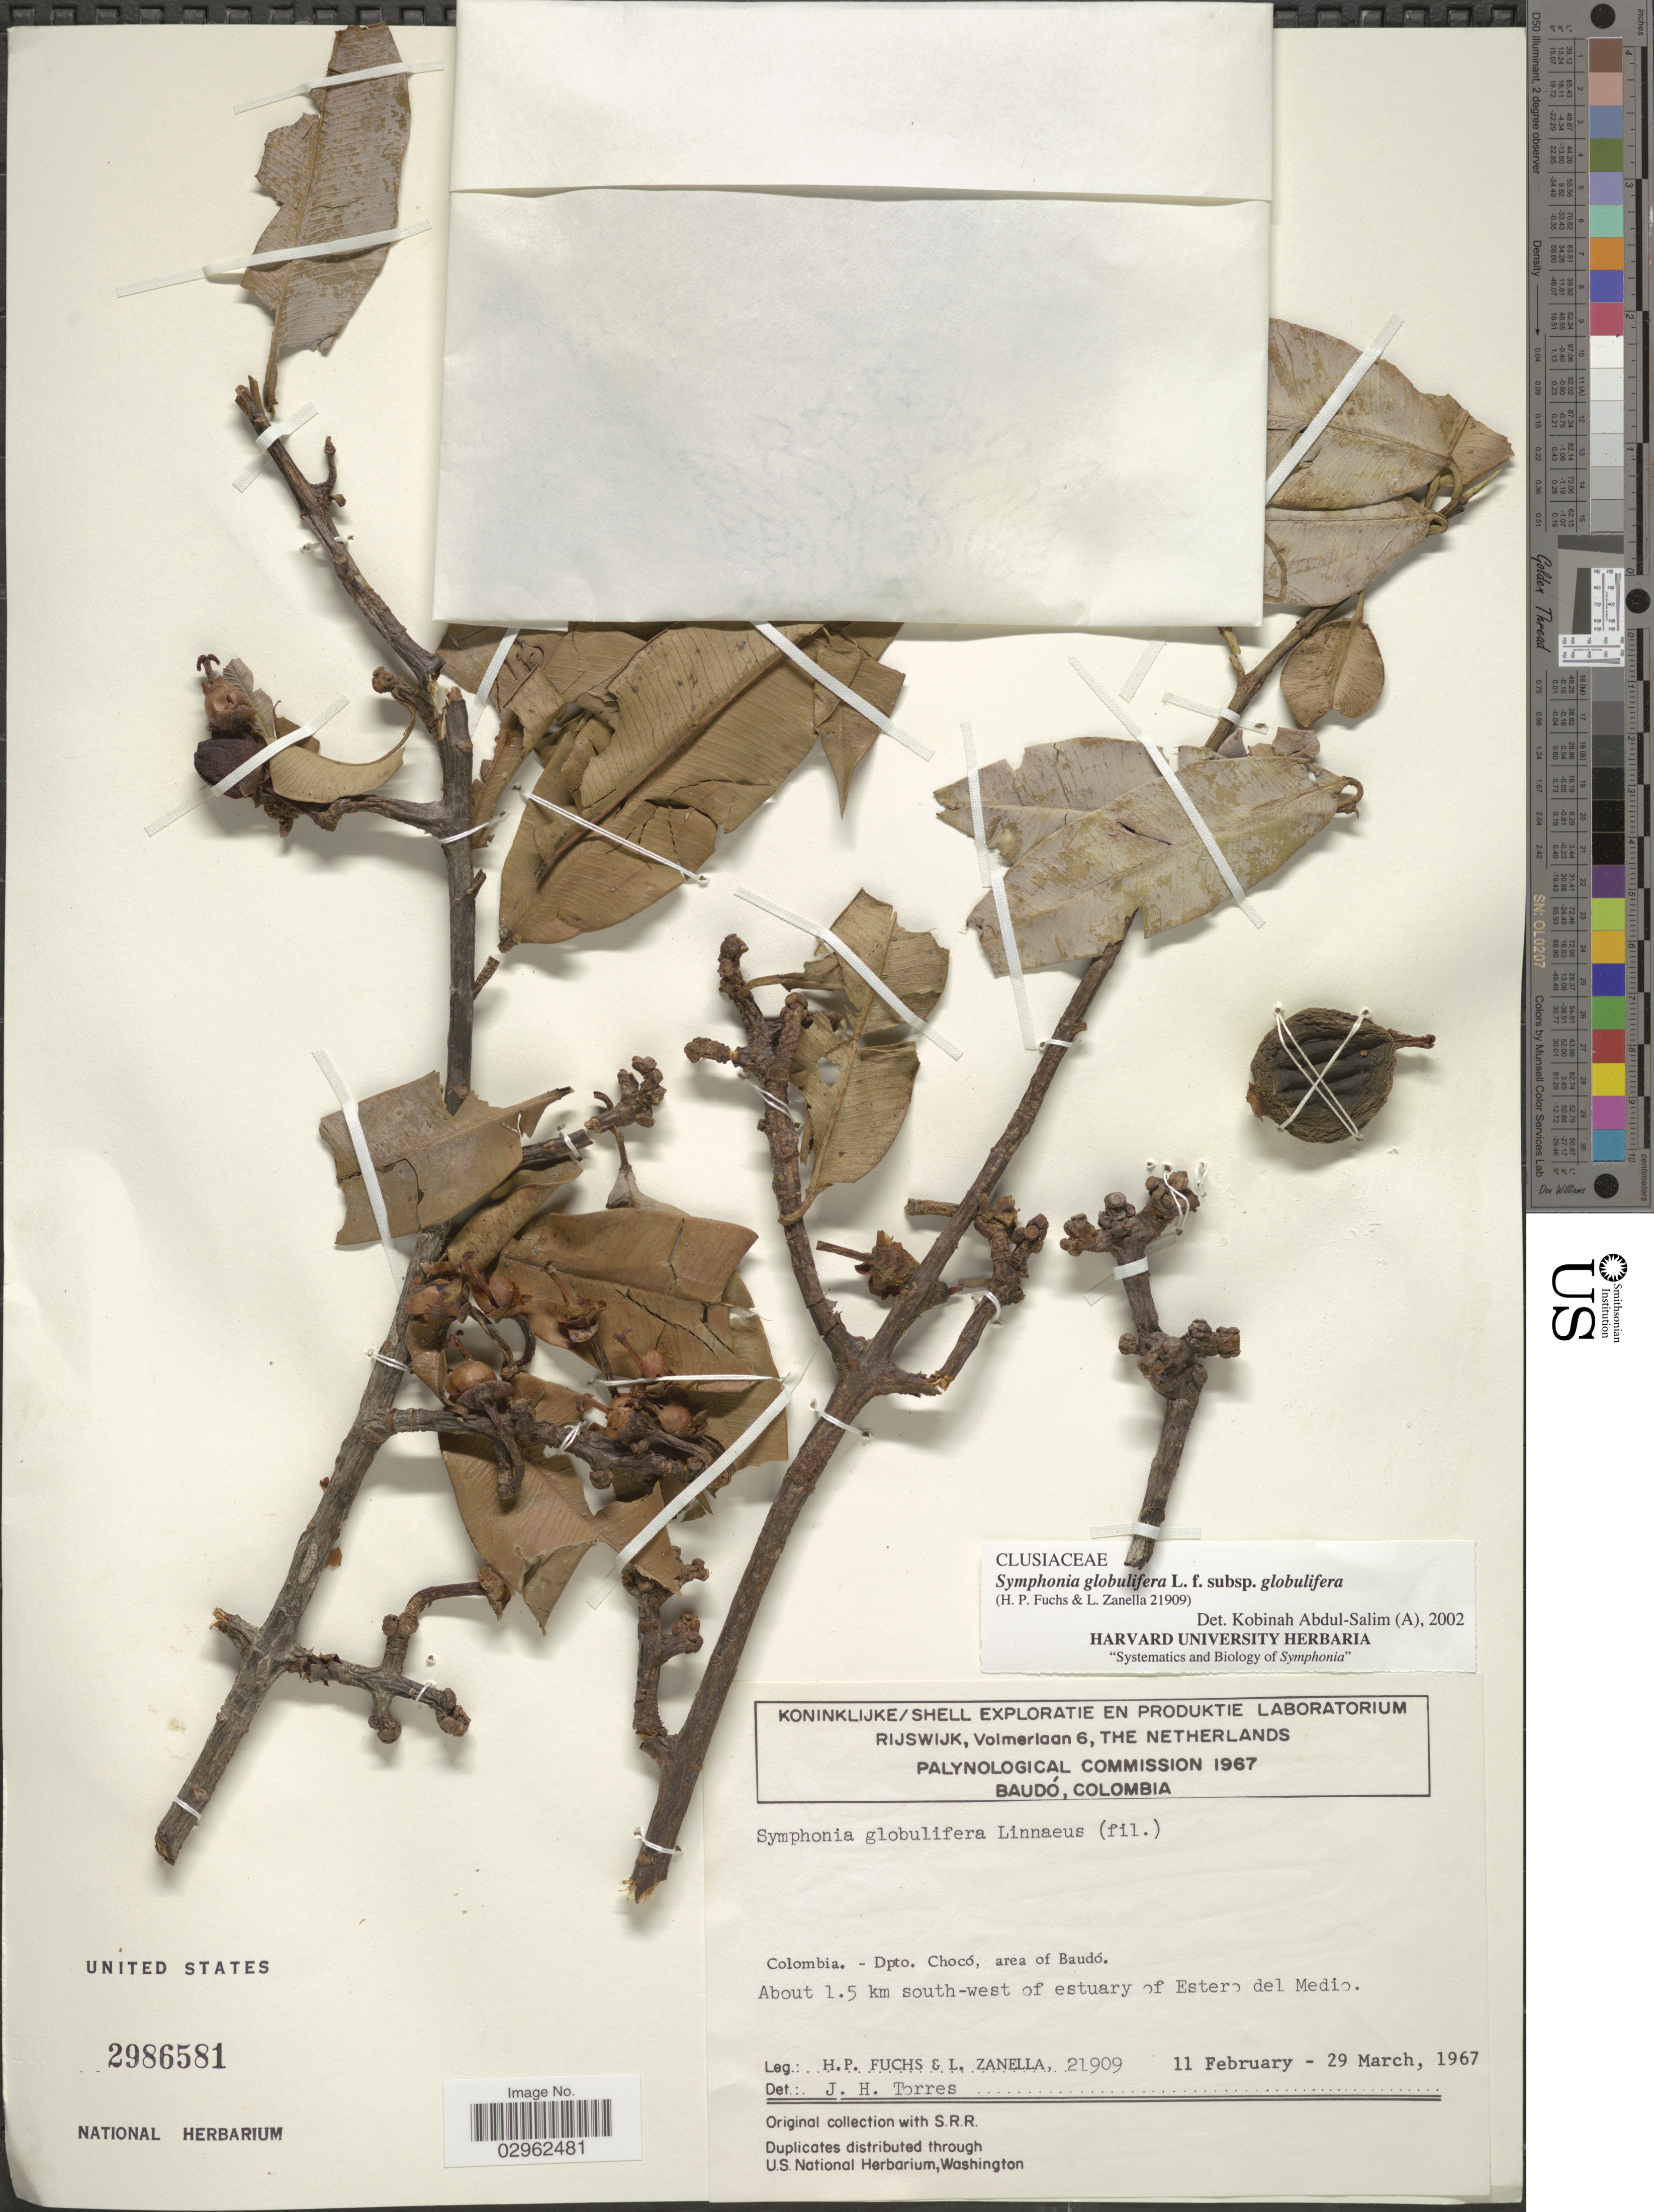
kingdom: Plantae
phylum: Tracheophyta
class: Magnoliopsida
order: Malpighiales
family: Clusiaceae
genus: Symphonia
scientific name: Symphonia globulifera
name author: L. f.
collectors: H. P. Fuchs & L. Zanella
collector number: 21909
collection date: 1967-02-11/1967-03-29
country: Colombia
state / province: Chocó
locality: Dpto. Chocó, area of Baudó. About 1.5 km south-west of estuary of Estero del Medio.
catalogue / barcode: US 2986581